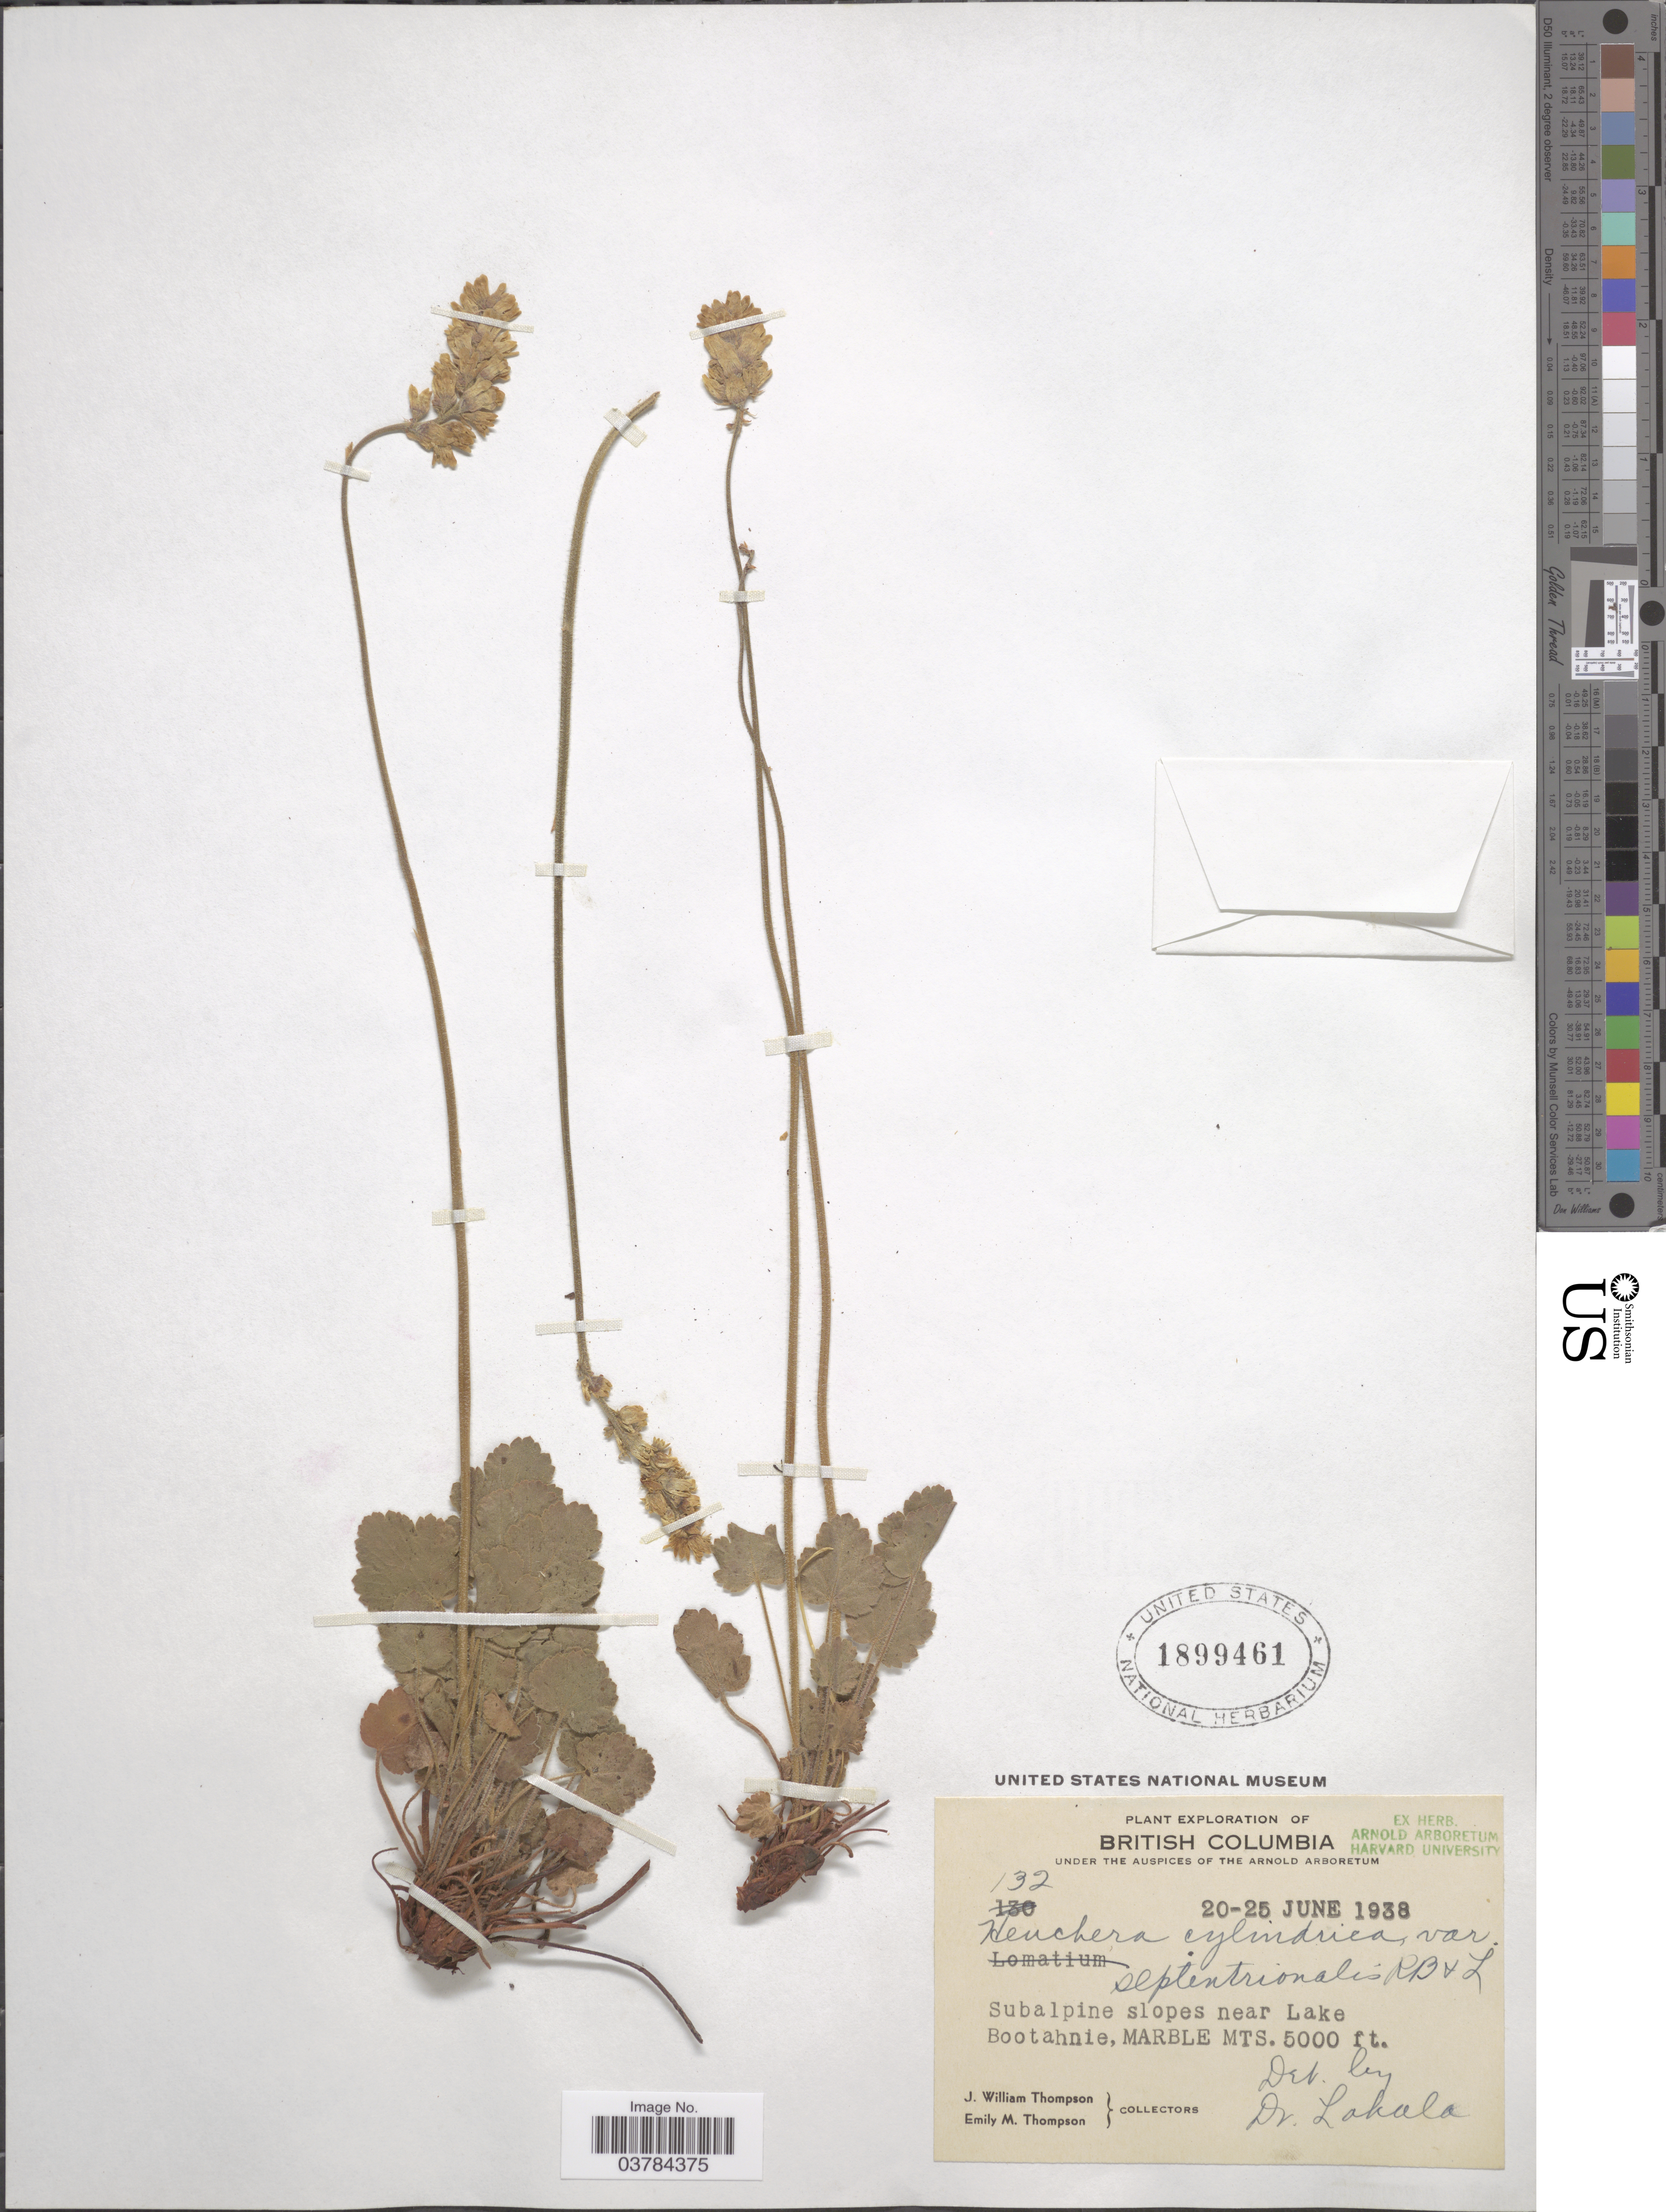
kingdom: Plantae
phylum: Tracheophyta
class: Magnoliopsida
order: Saxifragales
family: Saxifragaceae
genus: Heuchera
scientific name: Heuchera cylindrica var. septentrionalis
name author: Rosend. et al.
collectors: J. W. Thompson & E. M. Thompson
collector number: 132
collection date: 1938-06-20/1938-06-25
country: Canada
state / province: British Columbia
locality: Exploration of British Columbia. Subalpine slopes near Lake Bootahnie, Marble Mts.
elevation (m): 1524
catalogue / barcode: US 1899461